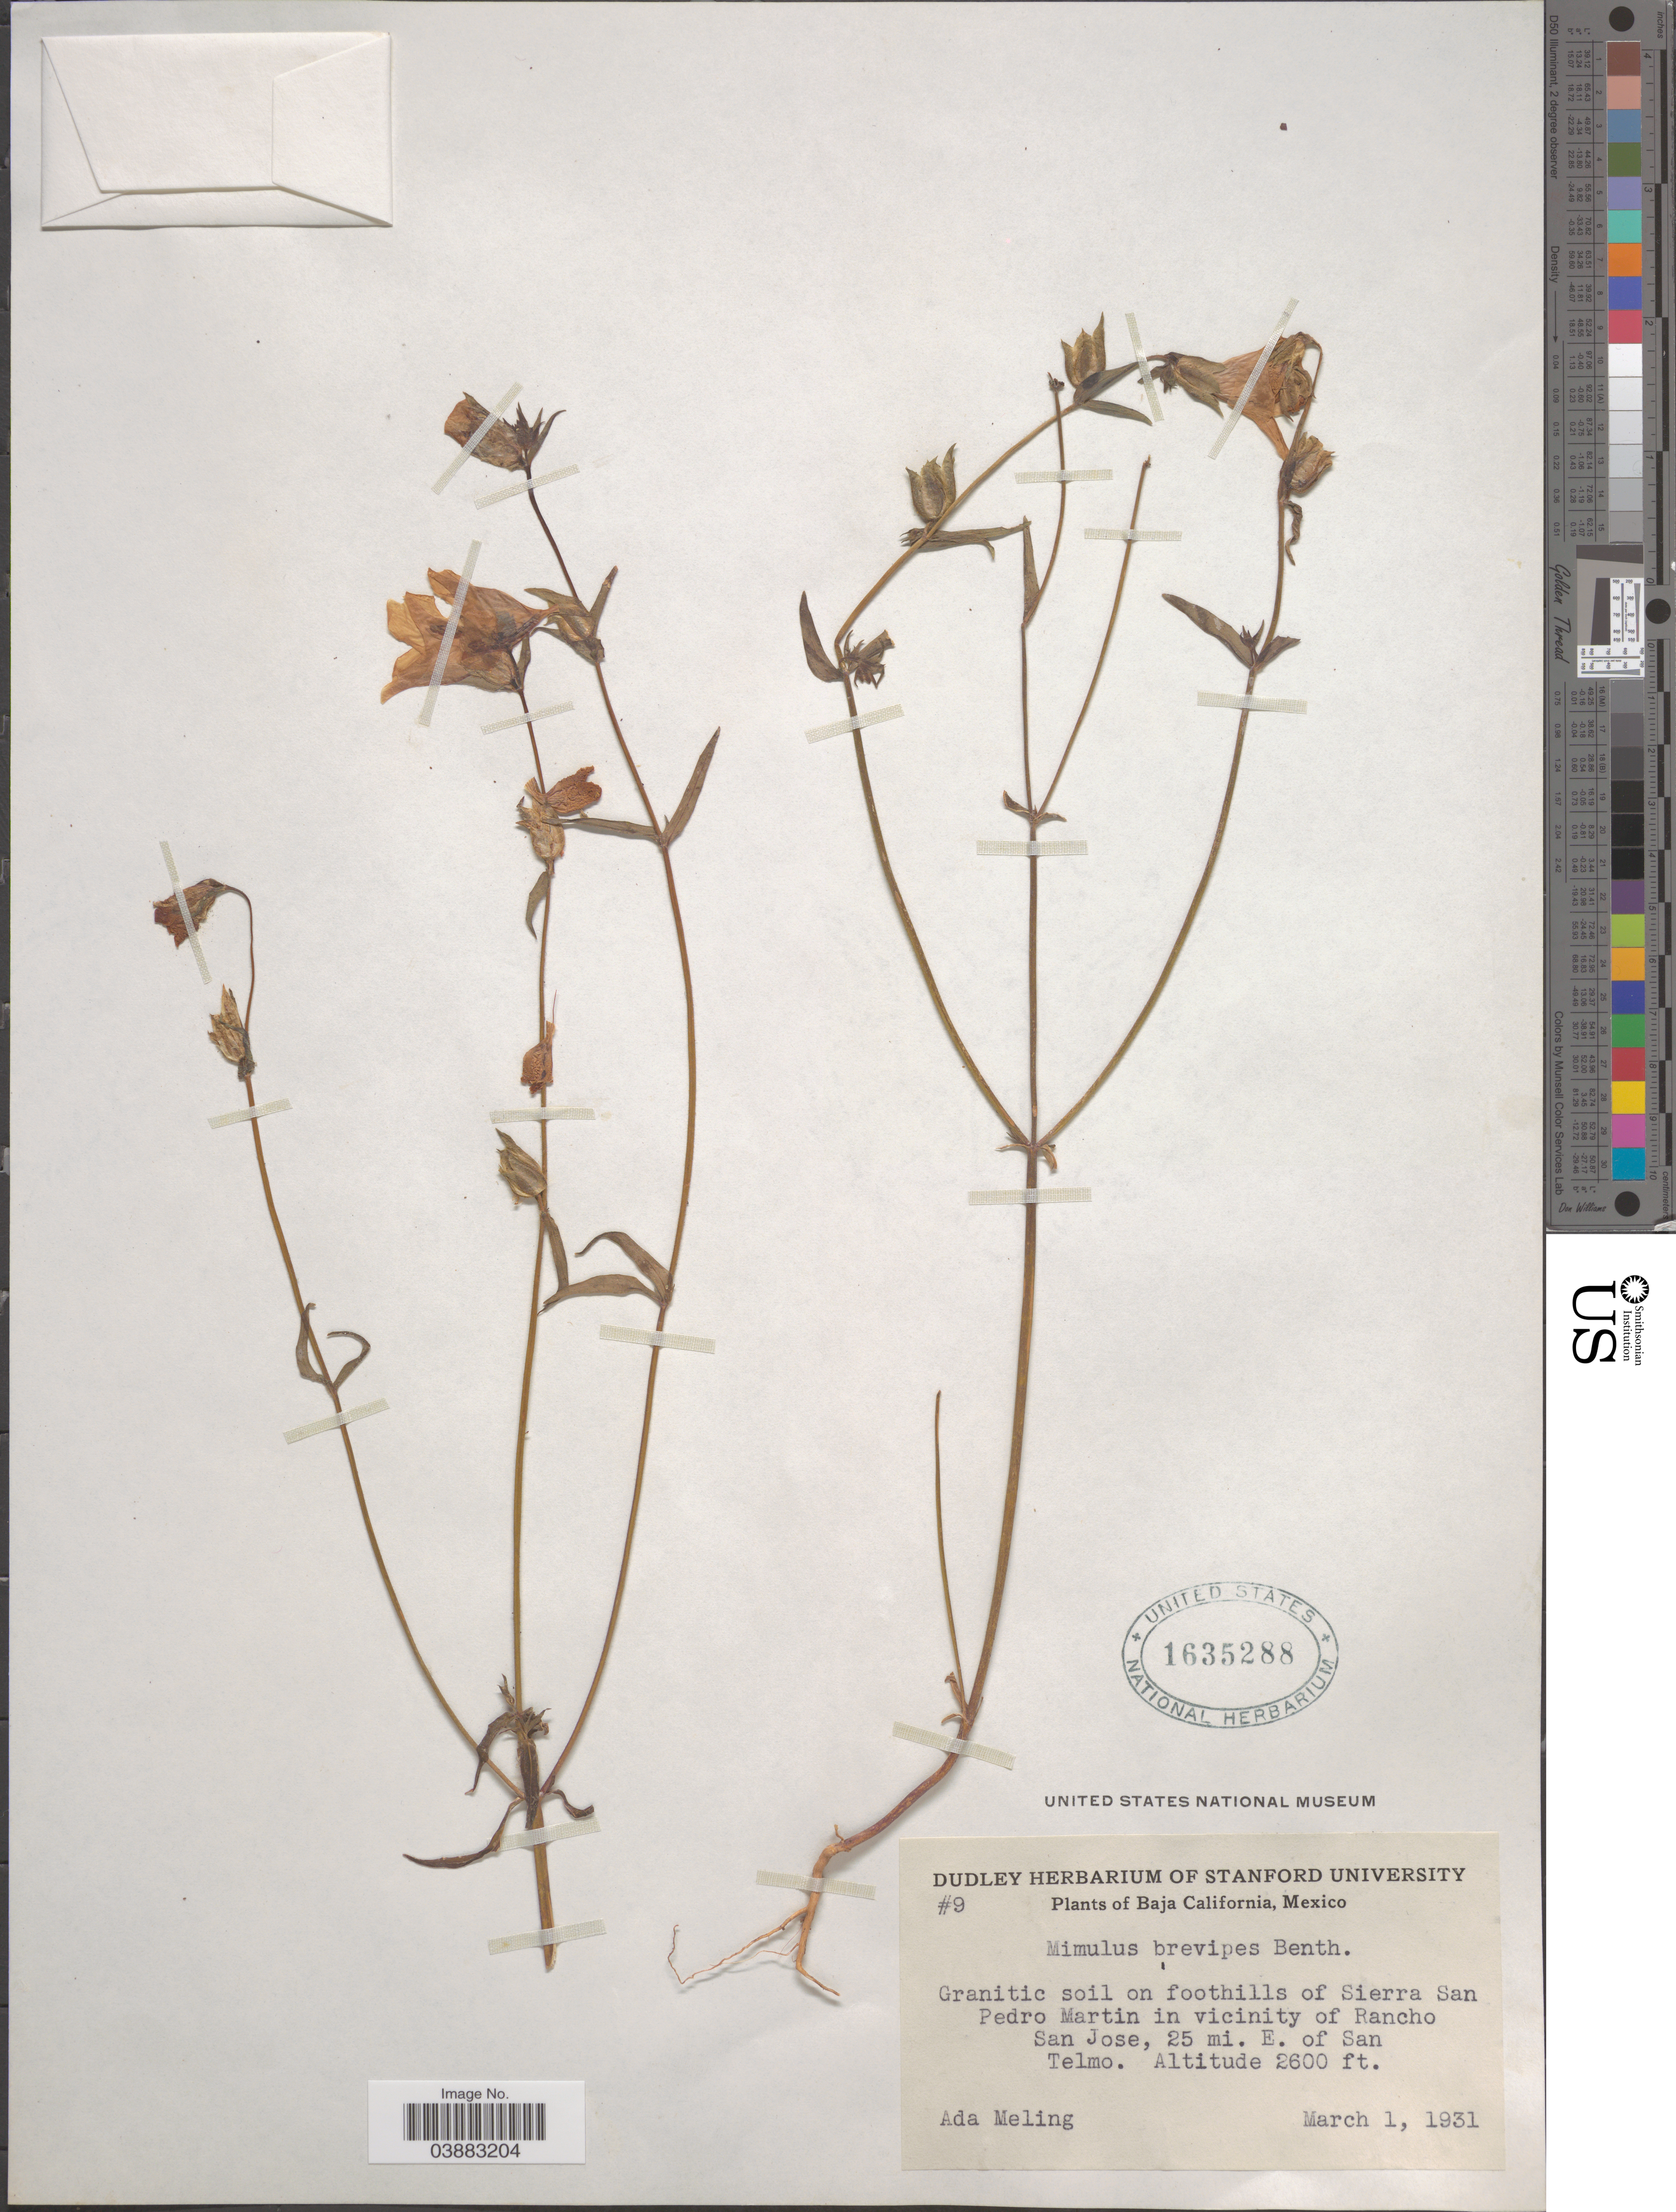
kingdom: Plantae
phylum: Tracheophyta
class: Magnoliopsida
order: Lamiales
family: Phrymaceae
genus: Mimulus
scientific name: Mimulus brevipes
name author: Benth.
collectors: A. Meling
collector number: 9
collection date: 1931-03-01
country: Mexico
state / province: Baja California Norte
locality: Granitic soil on foothills of Sierra San Pedro Martin in vicinity of Rancho San Jose, 25 mi. E. of San Telmo.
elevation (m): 792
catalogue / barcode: US 1635288